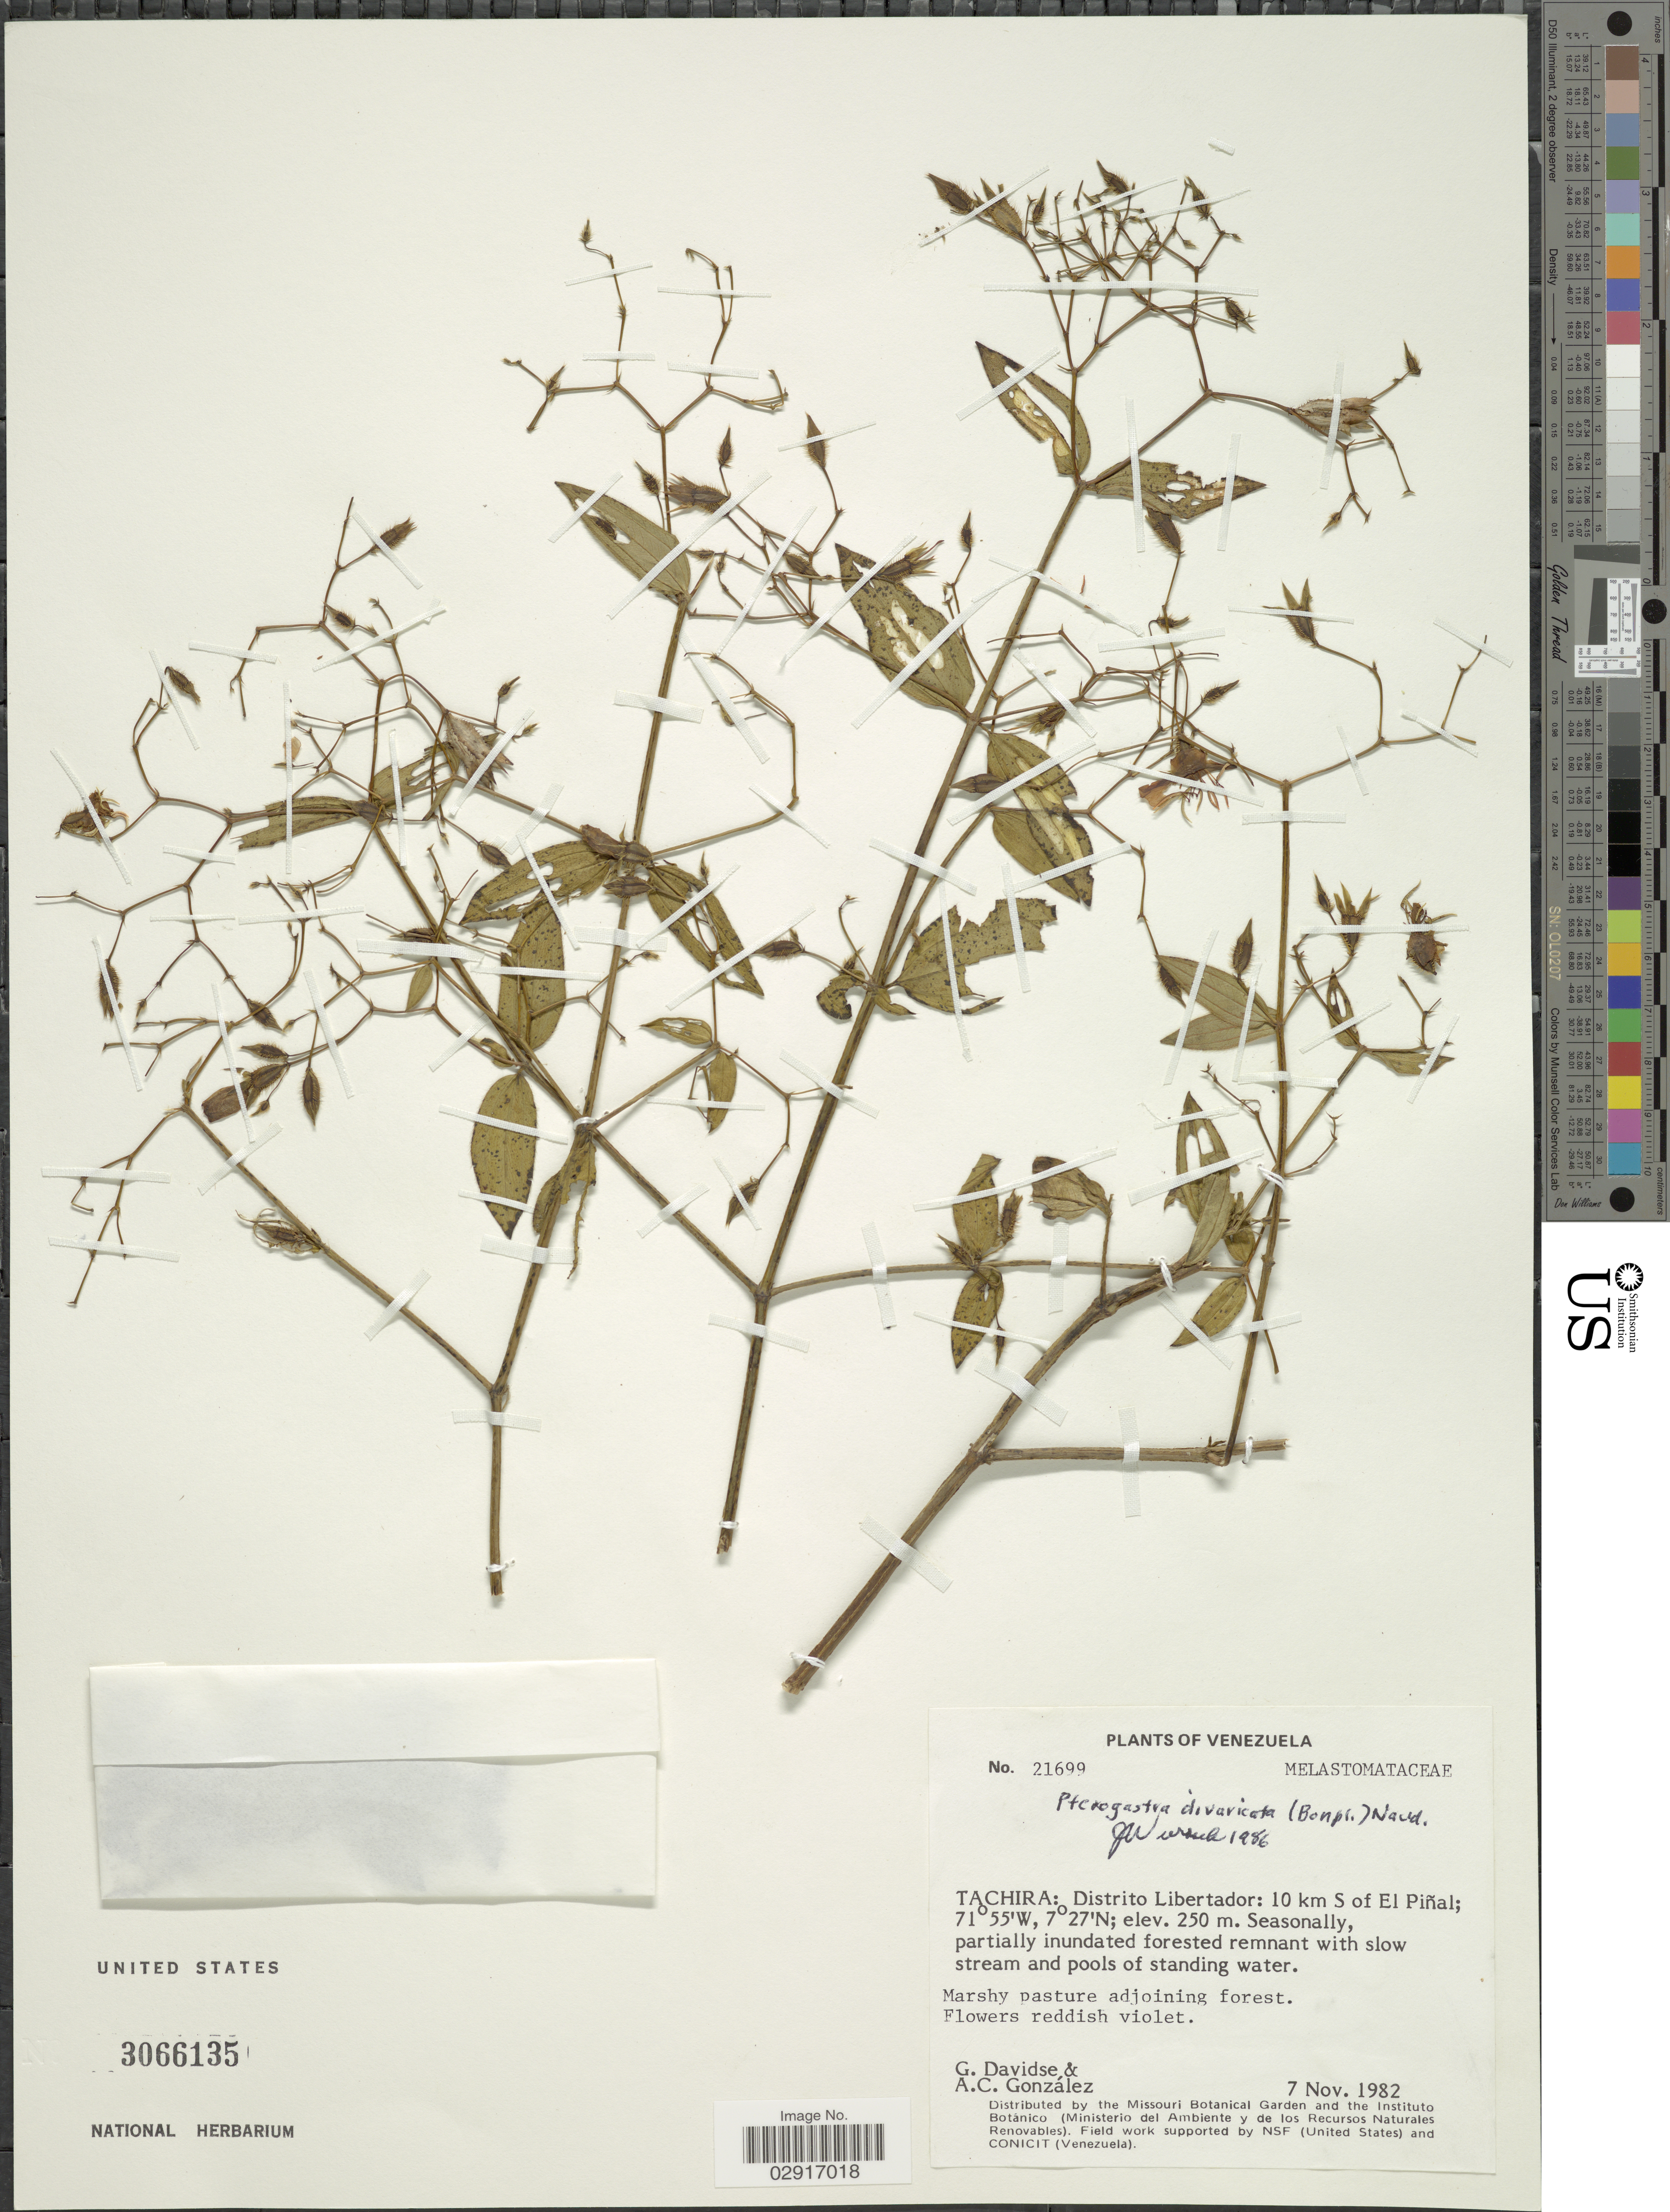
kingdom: Plantae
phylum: Tracheophyta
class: Magnoliopsida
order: Myrtales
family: Melastomataceae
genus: Pterogastra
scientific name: Pterogastra divaricata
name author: (Bonpl.) Naudin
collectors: G. Davidse & A. C. González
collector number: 21699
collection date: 1982-11-07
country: Venezuela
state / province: Tachira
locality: Distrito Libertador: 10 km S of El Piñal.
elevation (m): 250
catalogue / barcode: US 3066135